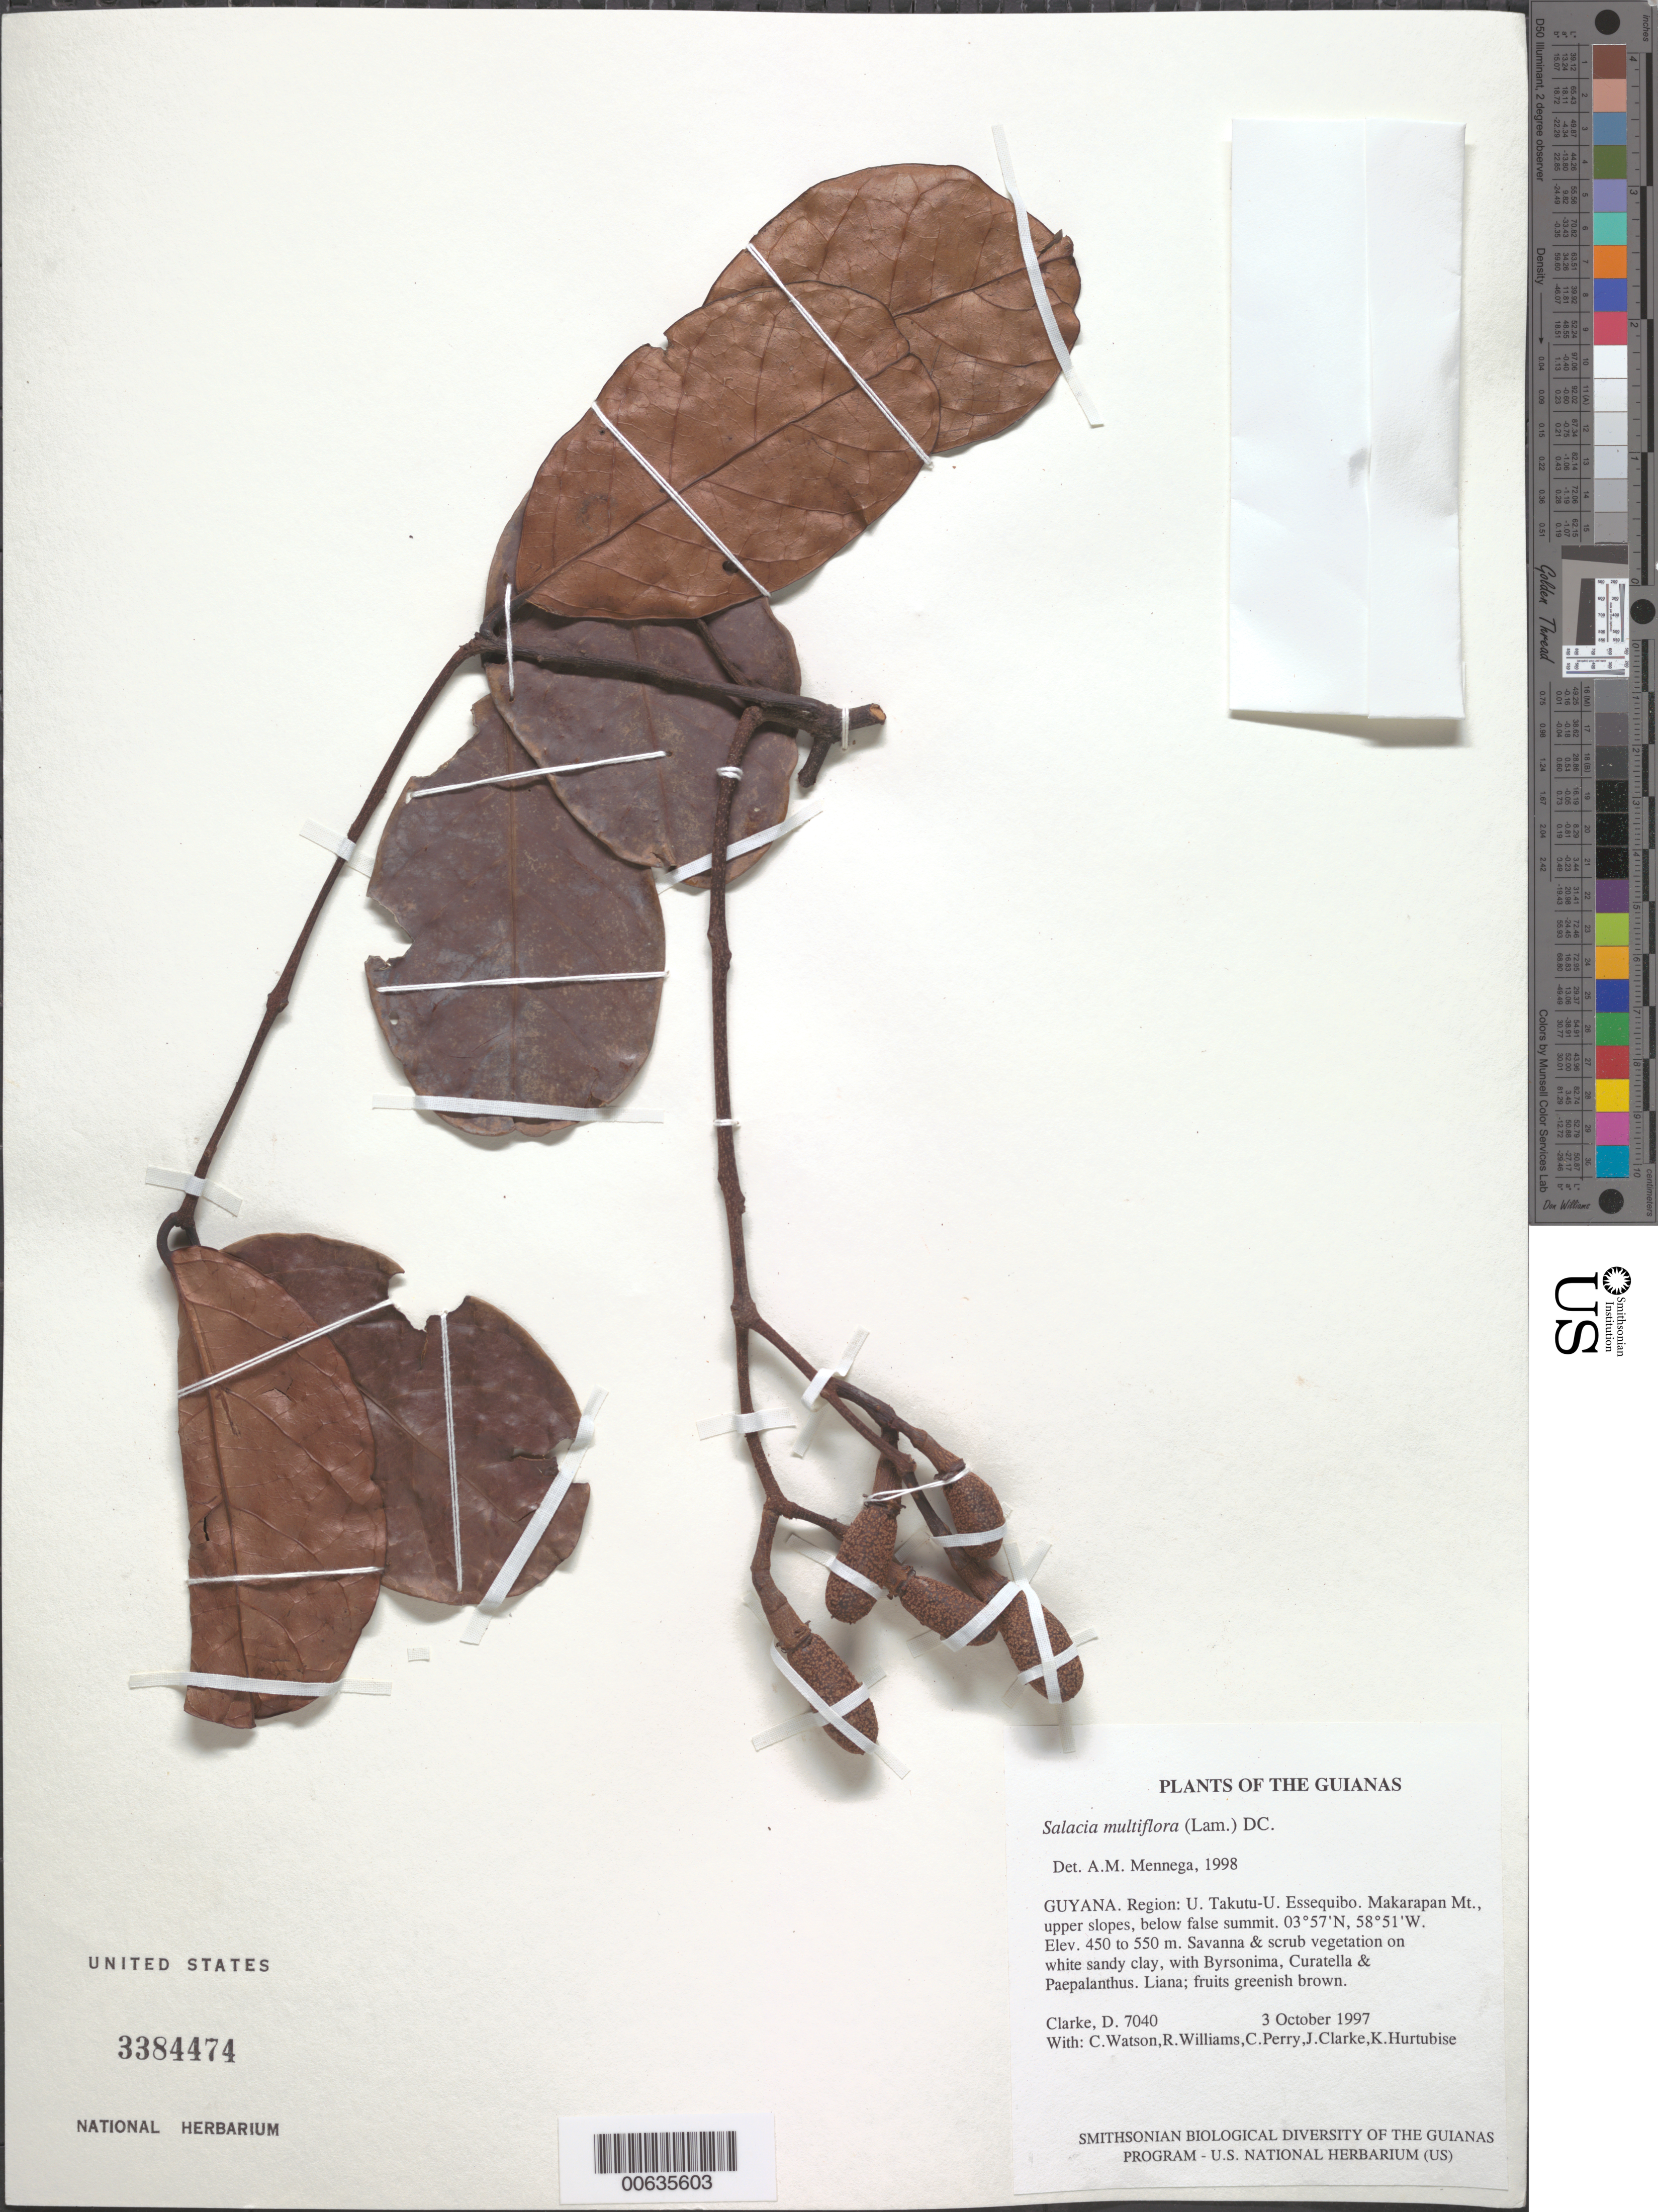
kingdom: Plantae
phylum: Tracheophyta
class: Magnoliopsida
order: Celastrales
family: Celastraceae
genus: Salacia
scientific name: Salacia multiflora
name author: (Lam.) DC.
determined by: Mennega, A. M. W.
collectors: H. D. Clarke, C. Watson, R. Williams, C. Perry, J. Clarke & K. Hurtubise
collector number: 7040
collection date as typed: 3 October 1997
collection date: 1997-10-03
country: Guyana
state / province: U. Takutu-U. Essequibo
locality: Makarapan Mt., upper slopes, below false summit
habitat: Savanna & scrub vegetation on white sandy clay, with Byrsonima, Curatella & Paepalanthus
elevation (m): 450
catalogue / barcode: US 3384474